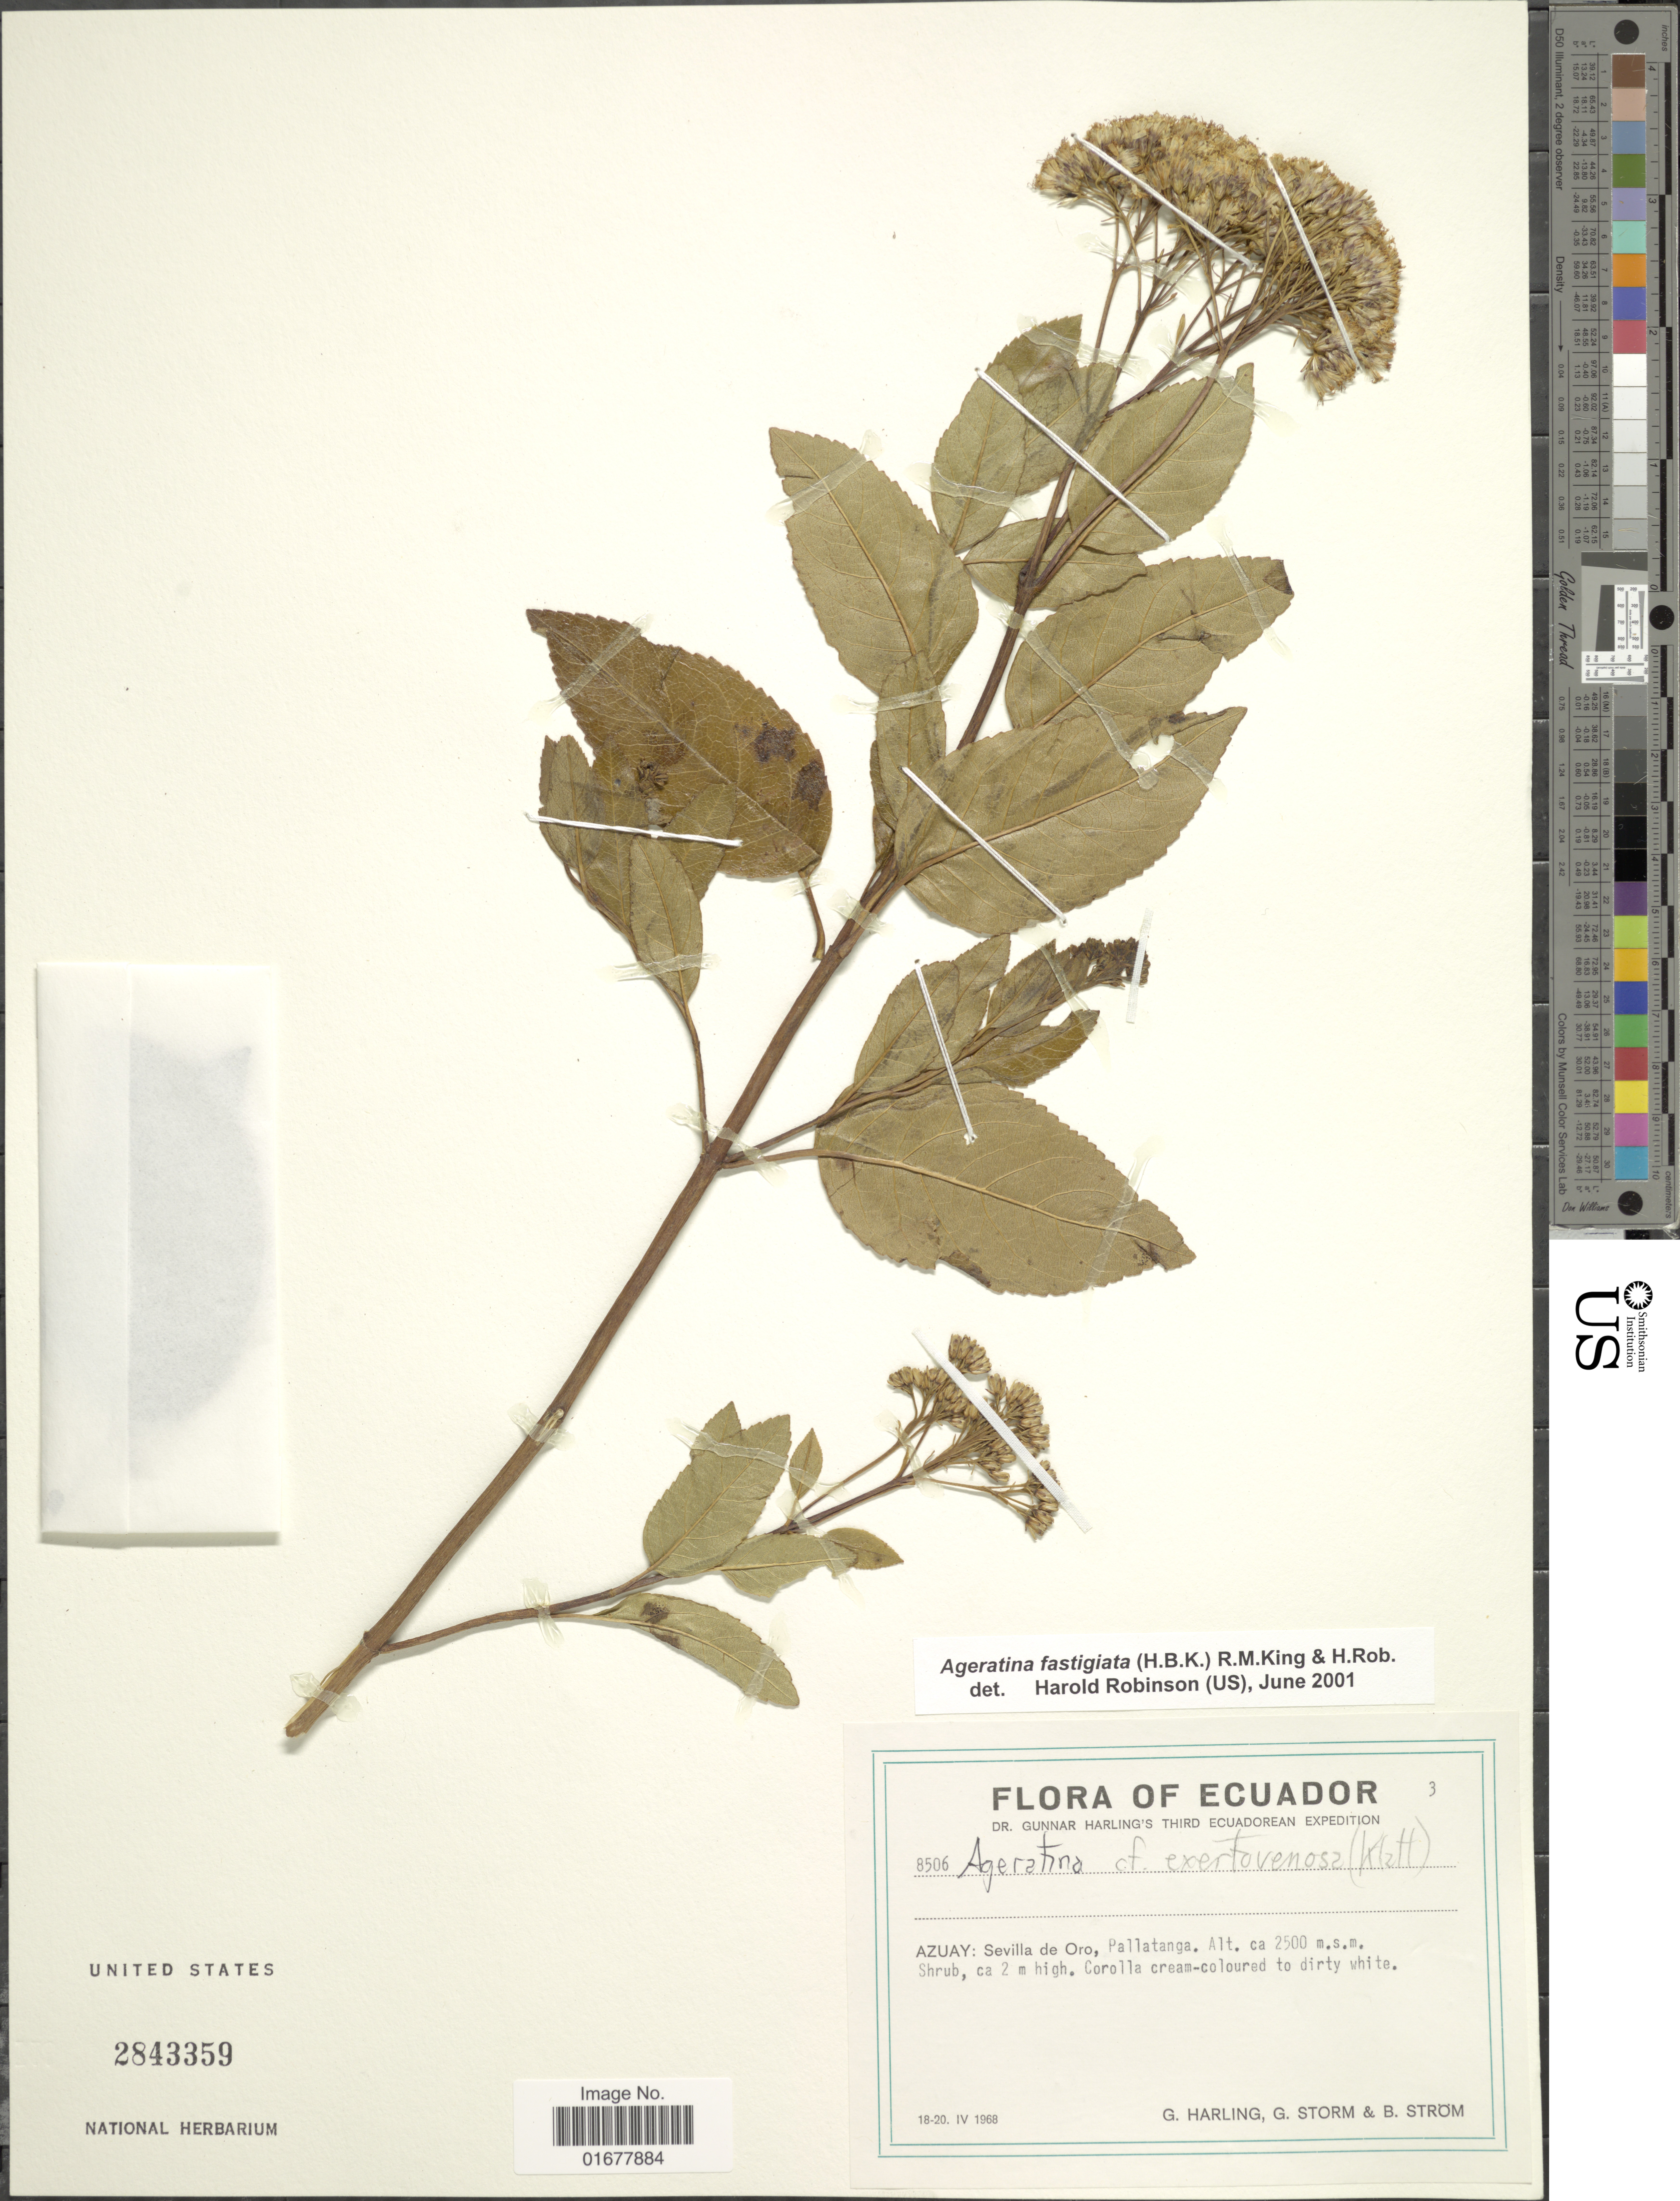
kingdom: Plantae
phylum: Tracheophyta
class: Magnoliopsida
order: Asterales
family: Asteraceae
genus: Ageratina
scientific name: Ageratina exserto-venosa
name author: (Klatt) R.M. King & H. Rob.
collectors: G. Harling, G. Storm & B. Ström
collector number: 8506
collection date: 1968-04-18/1968-04-20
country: Ecuador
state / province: Azuay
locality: Sevilla de Oro, Pallatanga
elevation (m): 2500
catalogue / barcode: US 2843359